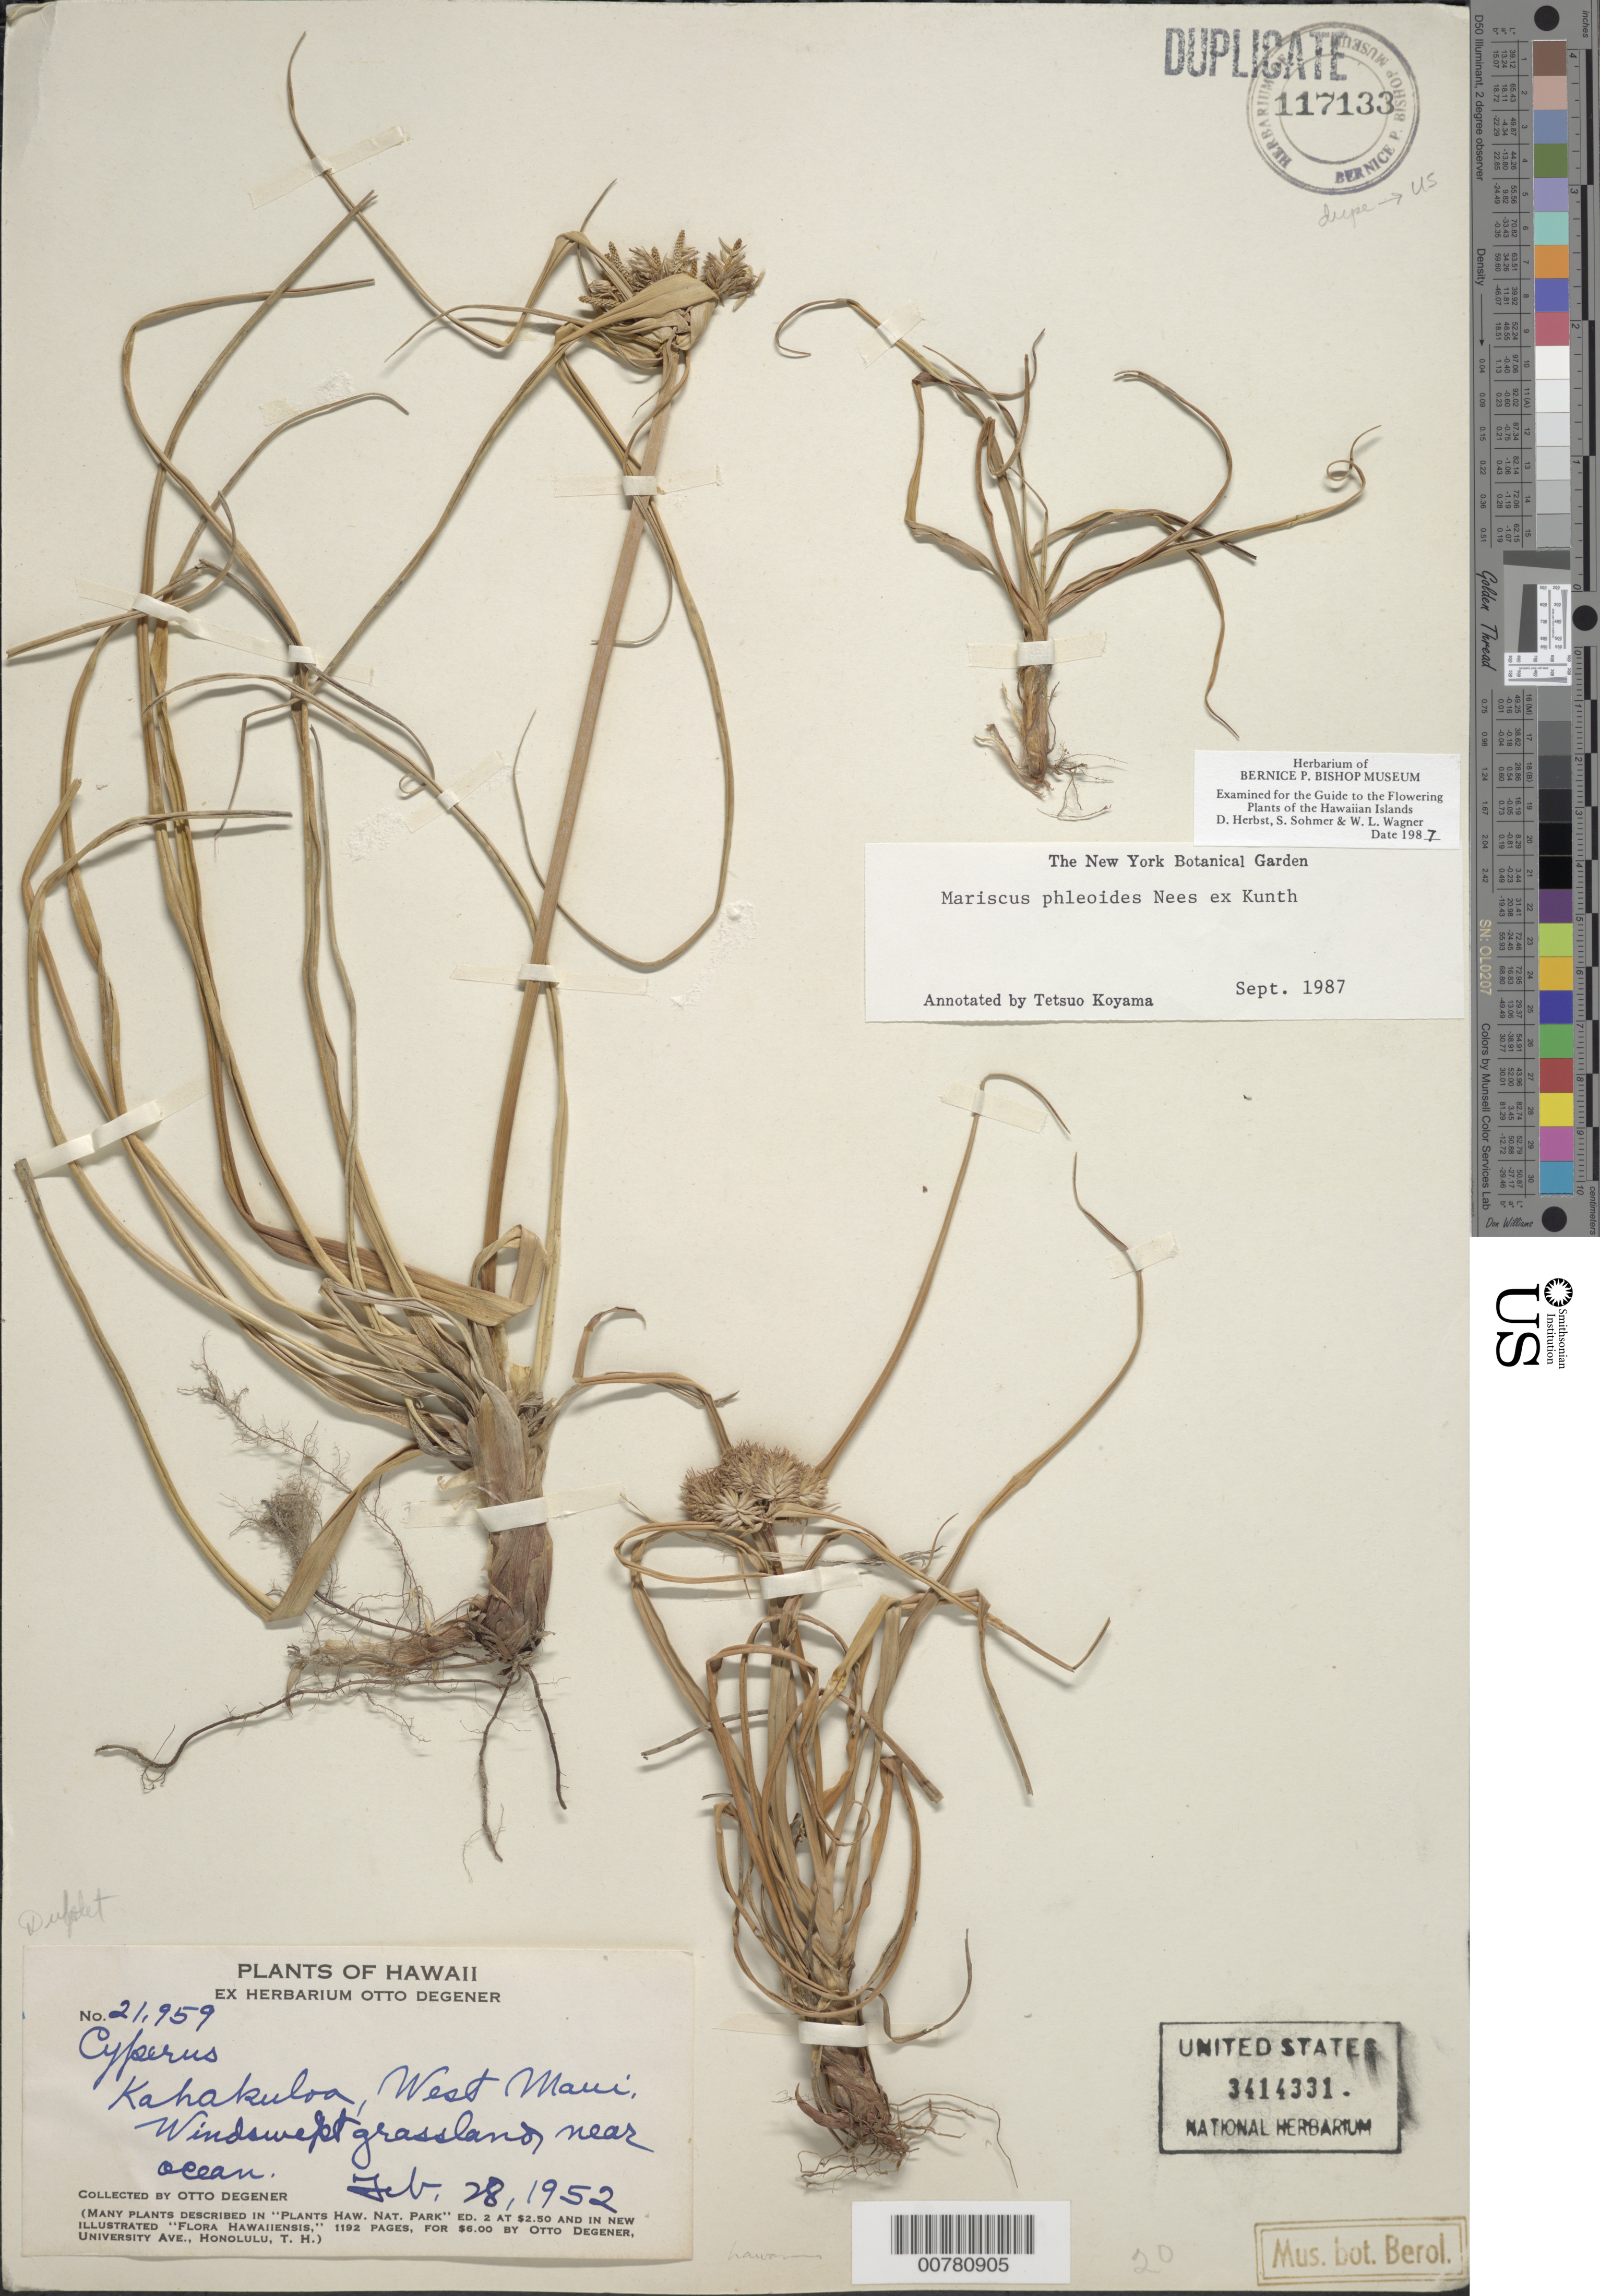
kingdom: Plantae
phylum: Tracheophyta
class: Liliopsida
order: Poales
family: Cyperaceae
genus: Cyperus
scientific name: Cyperus phleoides var. phleoides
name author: (Nees ex Kunth) Hillebr.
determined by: Strong, Mark T., (BOT), Smithsonian Institution - National Museum of Natural History (UNITED STATES)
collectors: O. Degener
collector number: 21959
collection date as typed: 28 Feb 1952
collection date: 1952-02-28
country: United States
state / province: Hawaii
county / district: Maui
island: Maui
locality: West Maui, Kahakuloa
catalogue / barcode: US 3414331